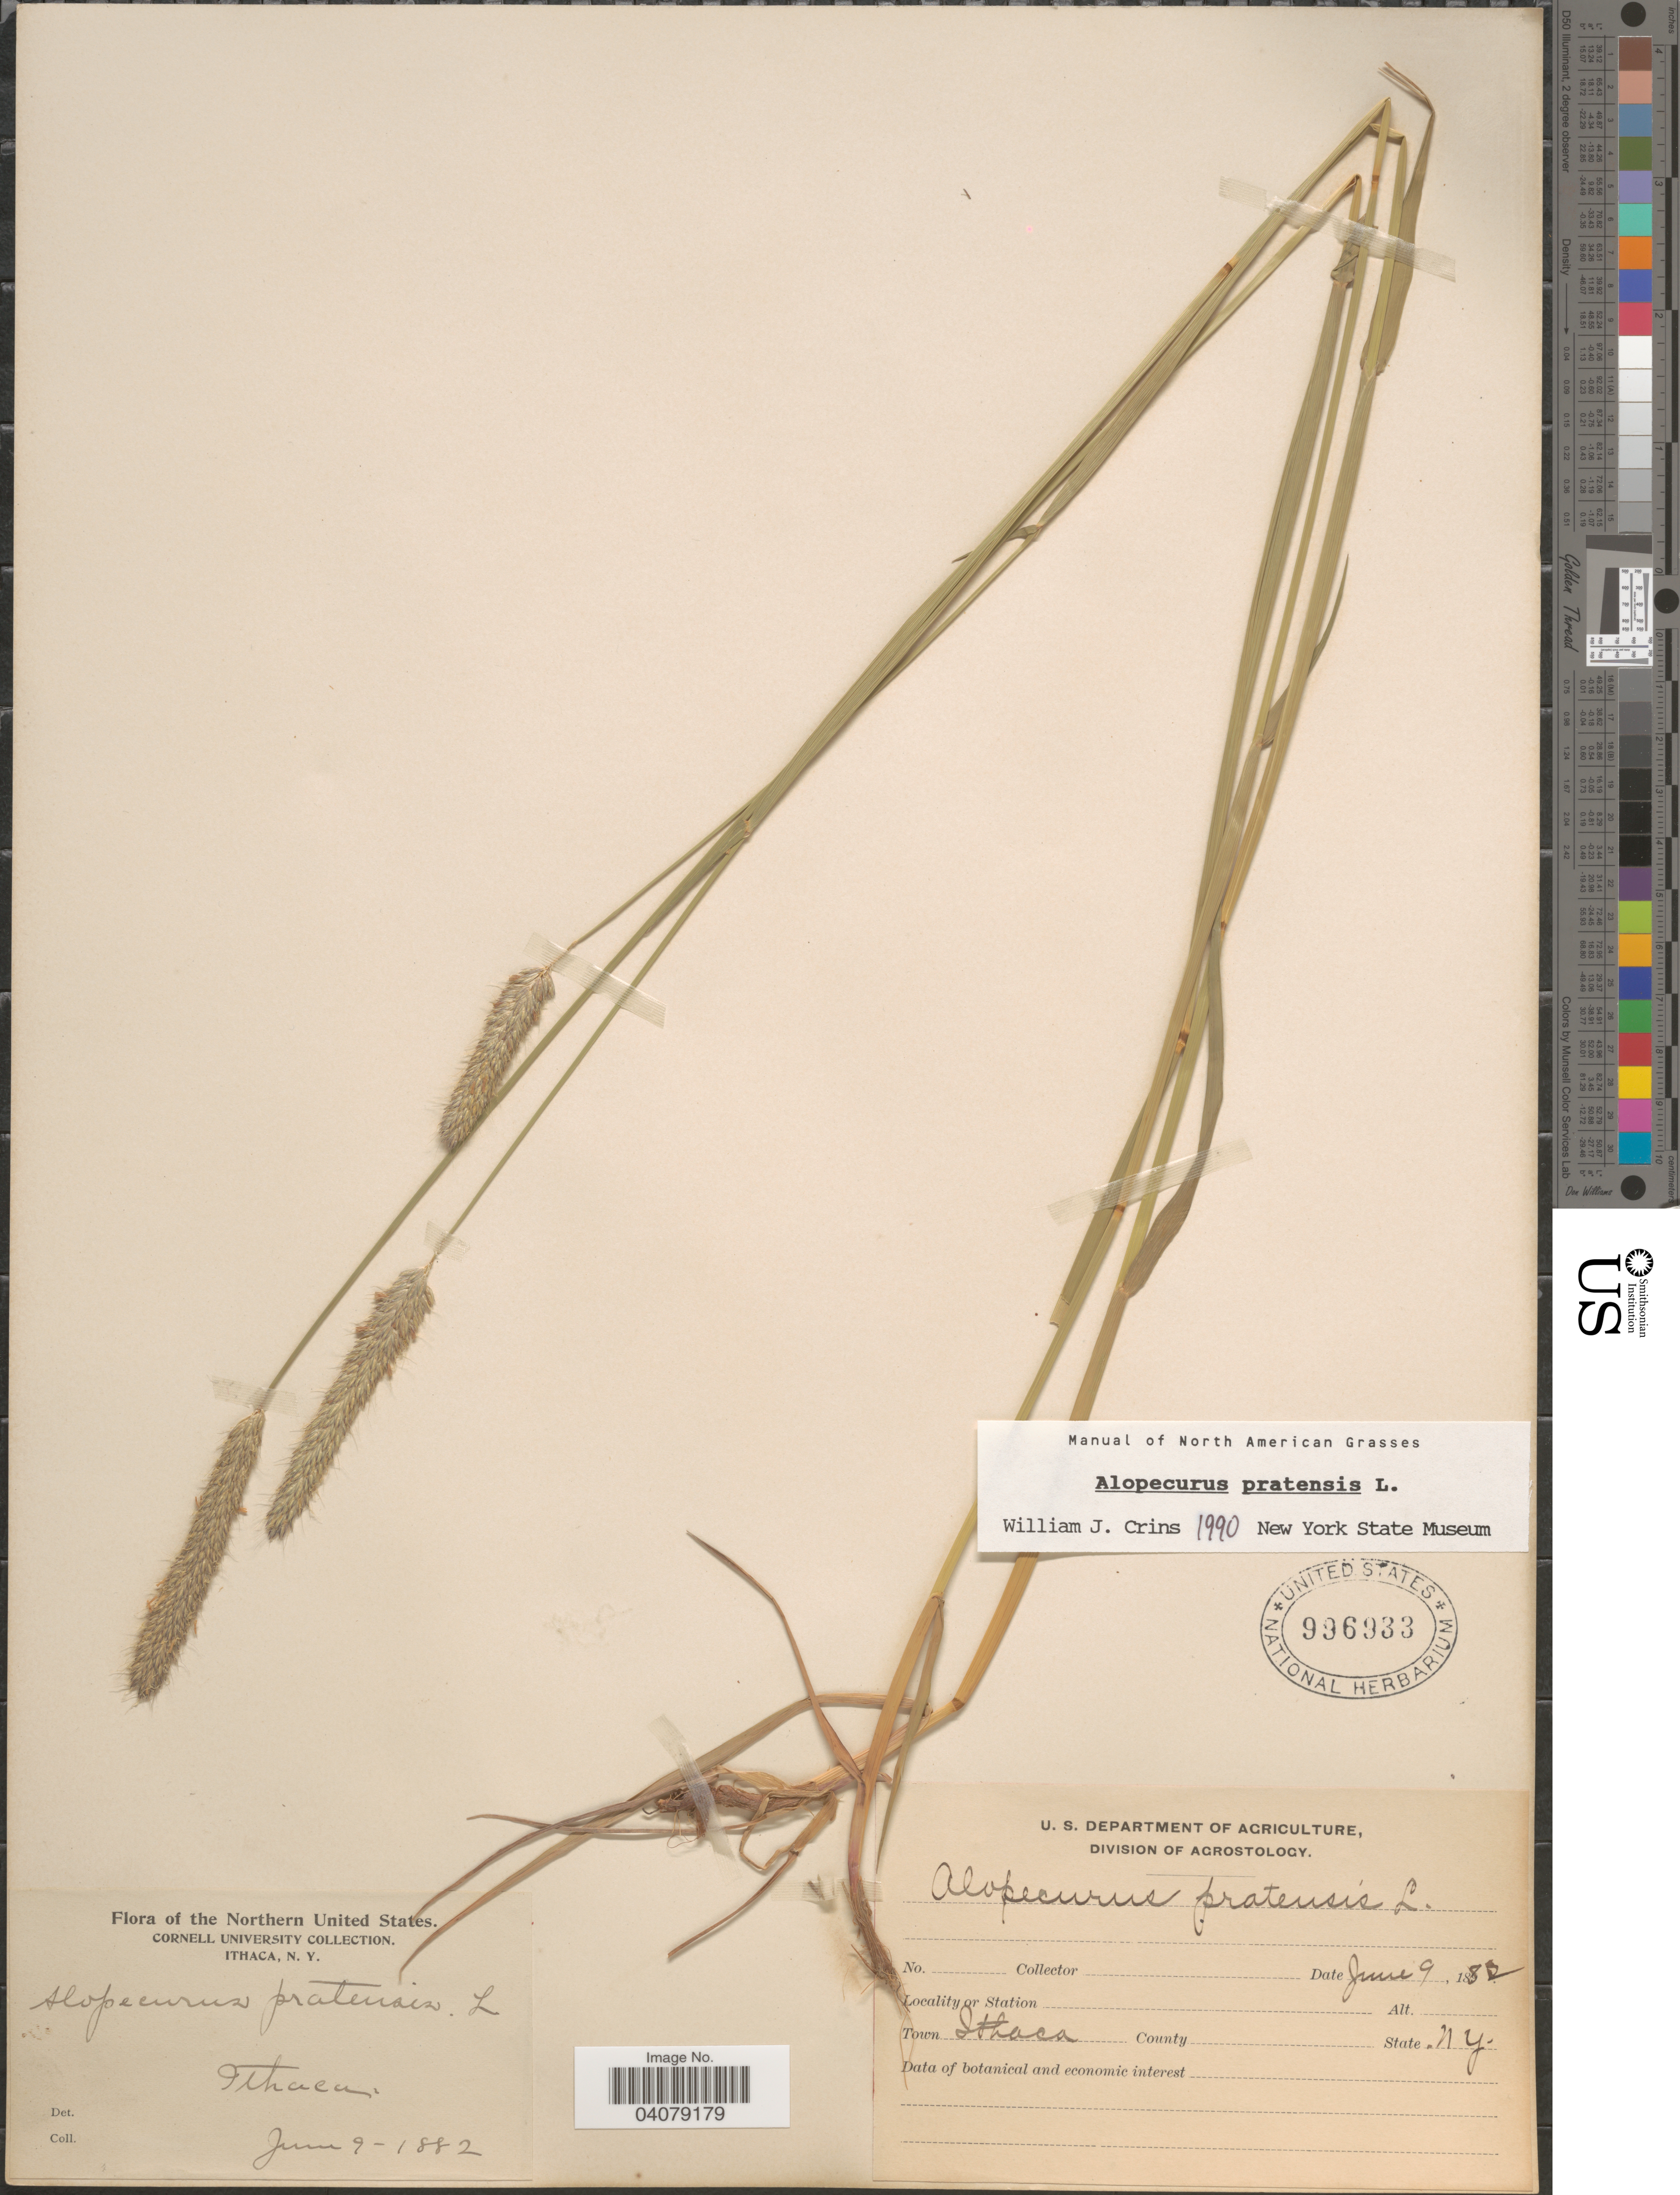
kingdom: Plantae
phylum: Tracheophyta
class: Liliopsida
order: Poales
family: Poaceae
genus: Alopecurus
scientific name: Alopecurus pratensis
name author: L.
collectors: Cornell University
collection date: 1882-06-09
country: United States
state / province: New York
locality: Northern United States. Ithaca.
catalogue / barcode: US 996933